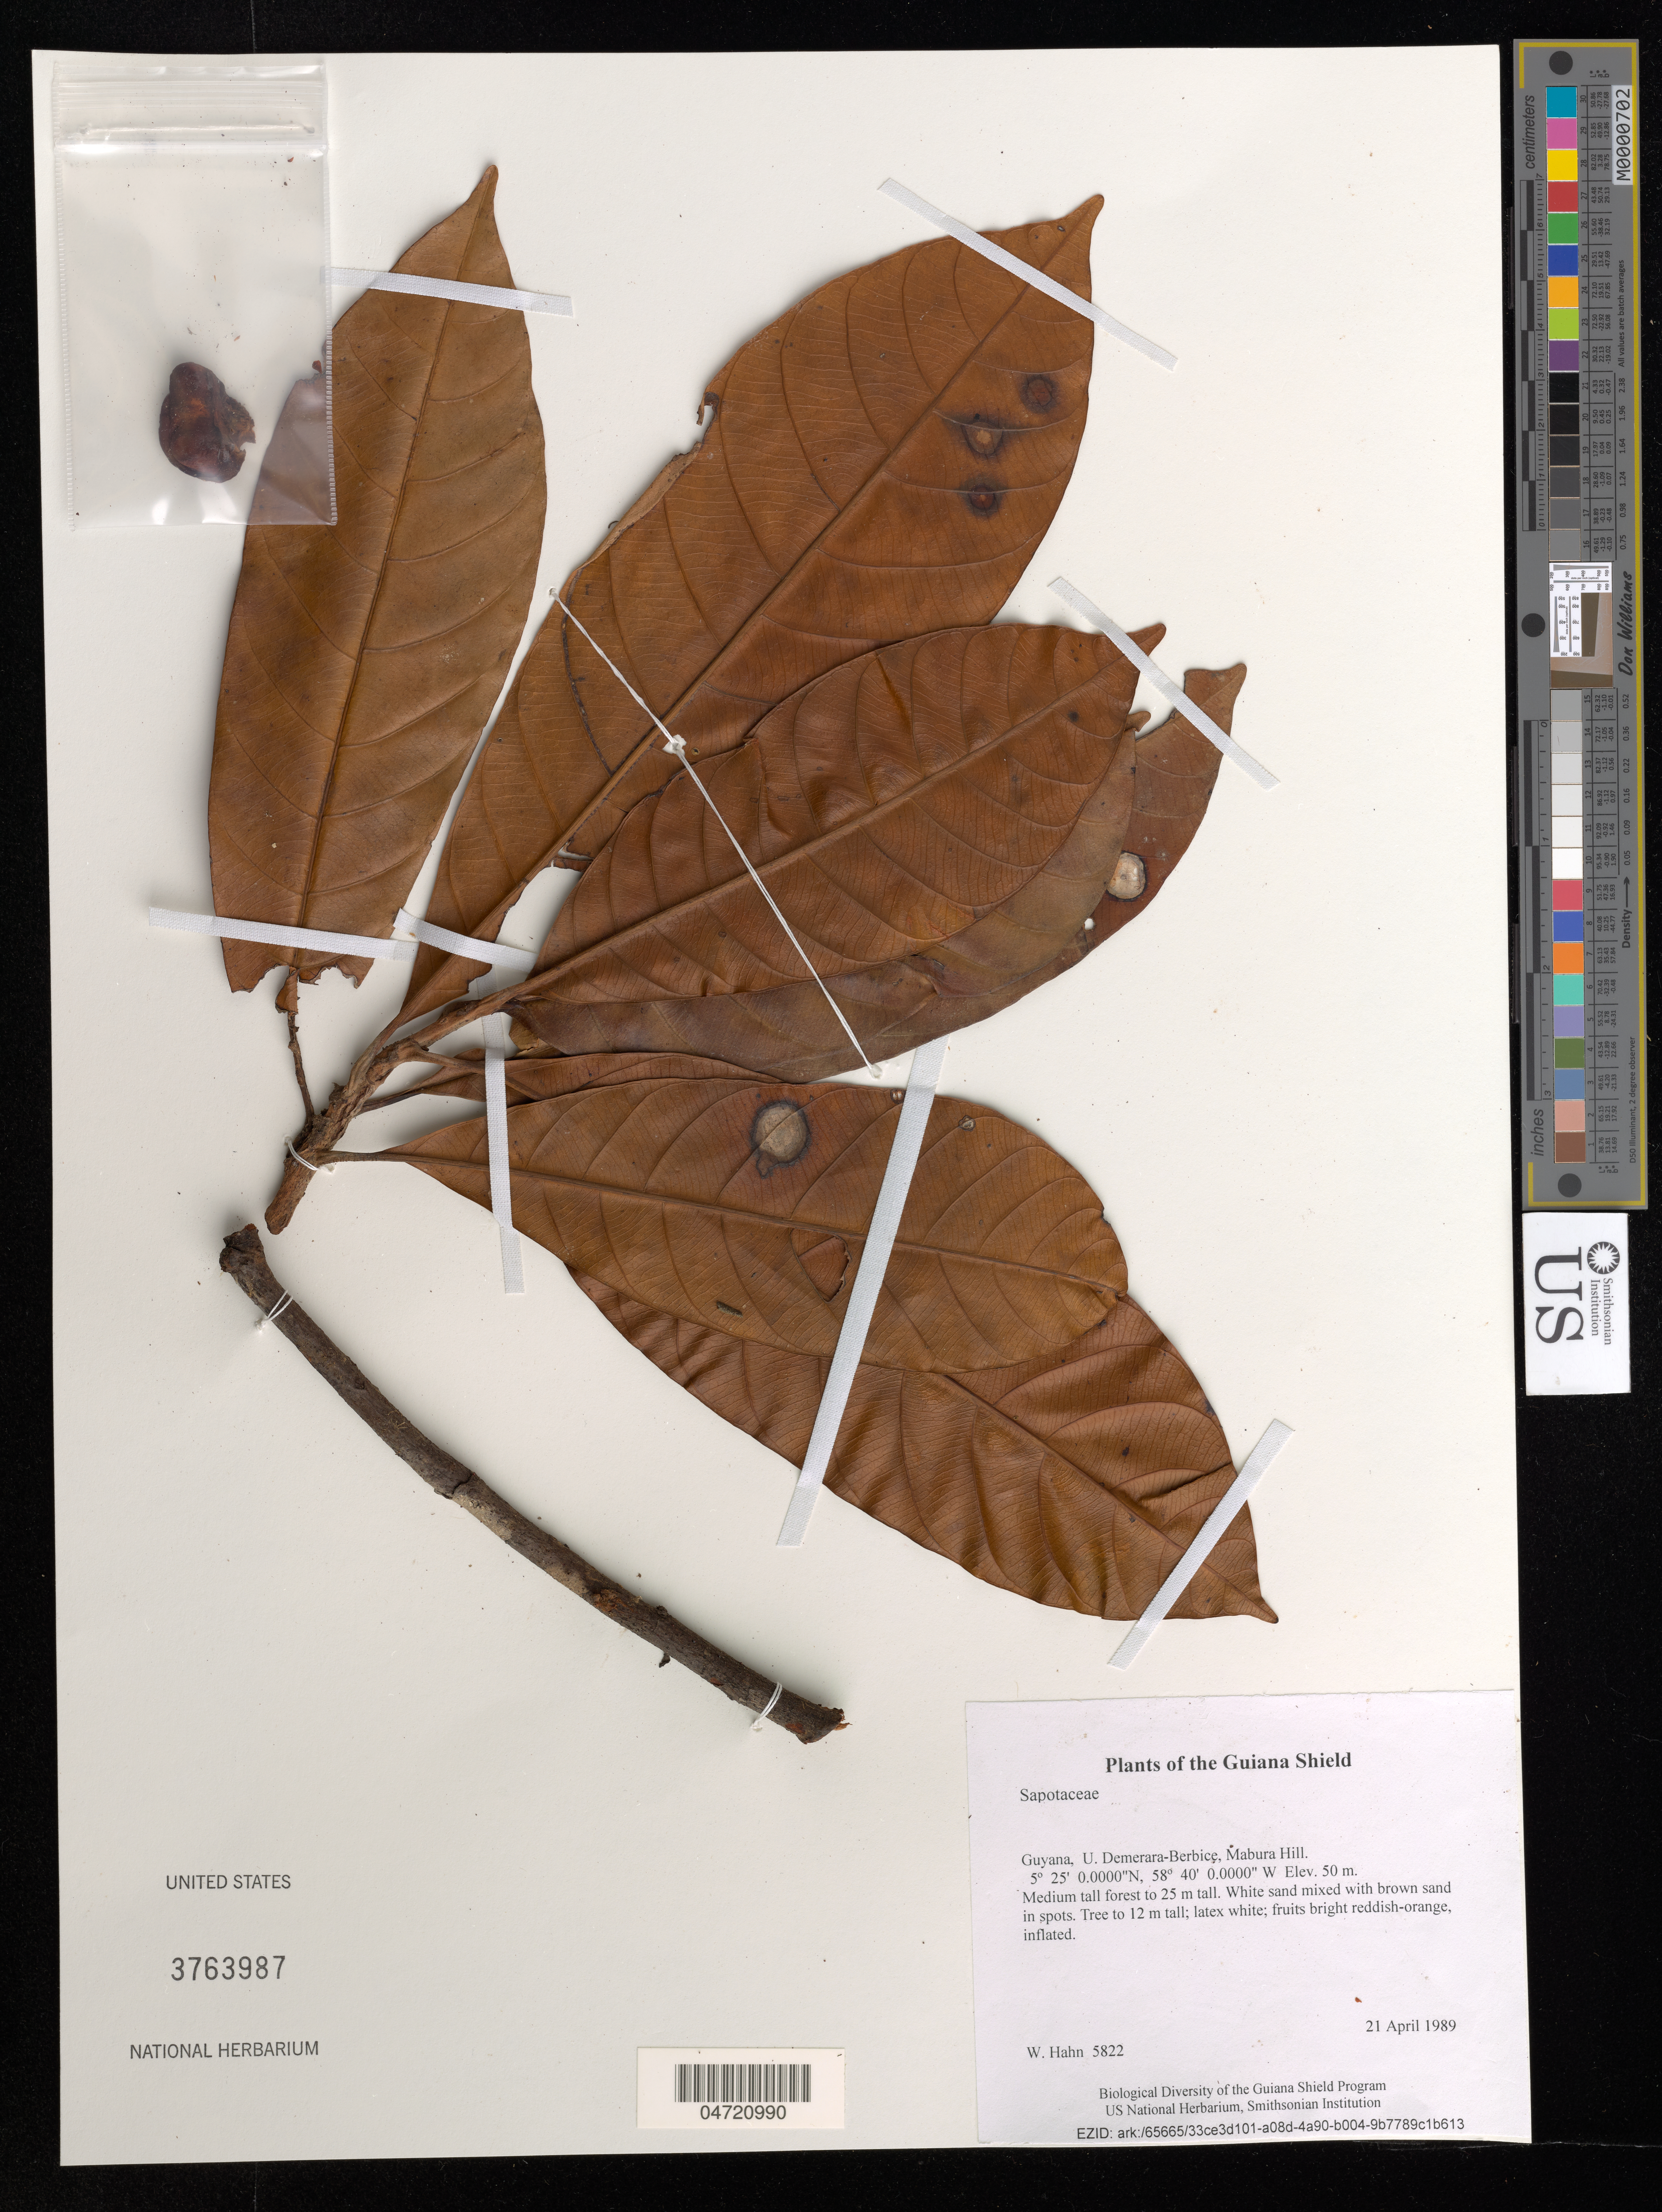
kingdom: Plantae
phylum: Tracheophyta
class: Magnoliopsida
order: Ericales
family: Sapotaceae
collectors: W. Hahn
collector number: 5822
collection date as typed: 21 April 1989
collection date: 1989-04-21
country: Guyana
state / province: U. Demerara-Berbice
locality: Mabura Hill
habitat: Medium tall forest to 25 m tall. White sand mixed with brown sand in spots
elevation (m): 50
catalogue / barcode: US 3763987